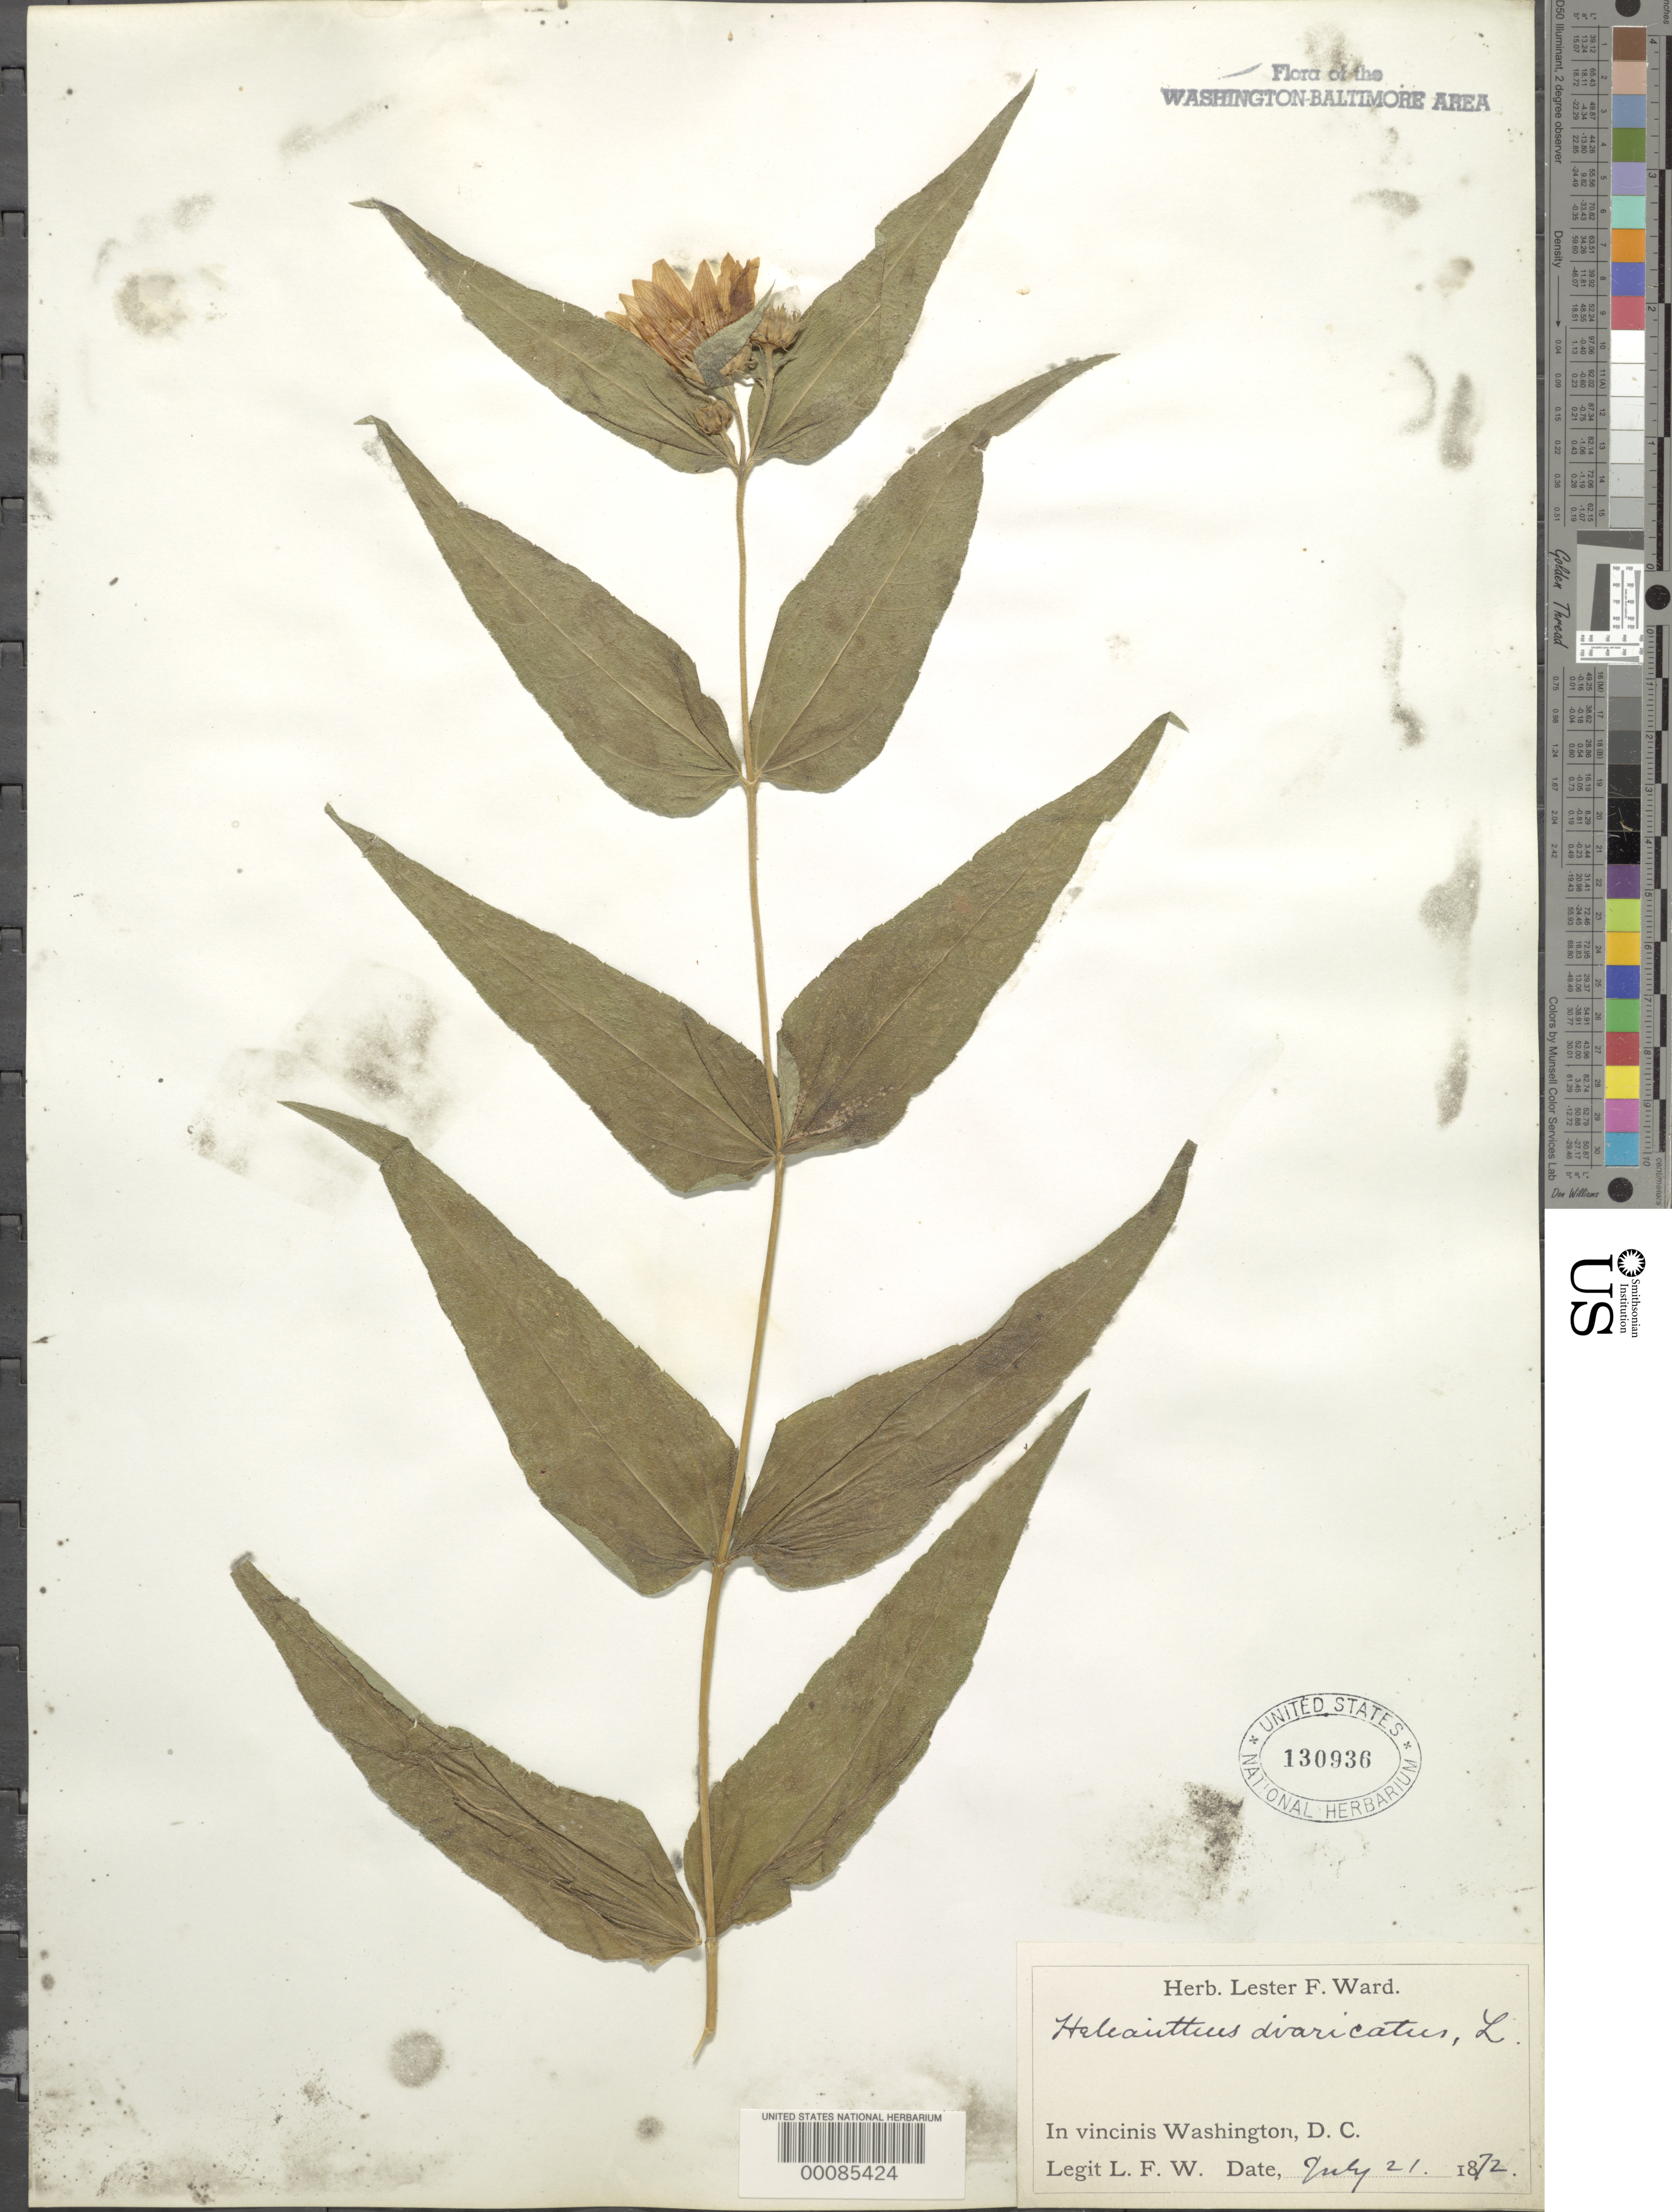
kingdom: Plantae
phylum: Tracheophyta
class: Magnoliopsida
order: Asterales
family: Asteraceae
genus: Helianthus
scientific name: Helianthus divaricatus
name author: L.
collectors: L. F. Ward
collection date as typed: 21 Jul 1872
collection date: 1872-07-21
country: United States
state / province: District of Columbia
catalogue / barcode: US 130936